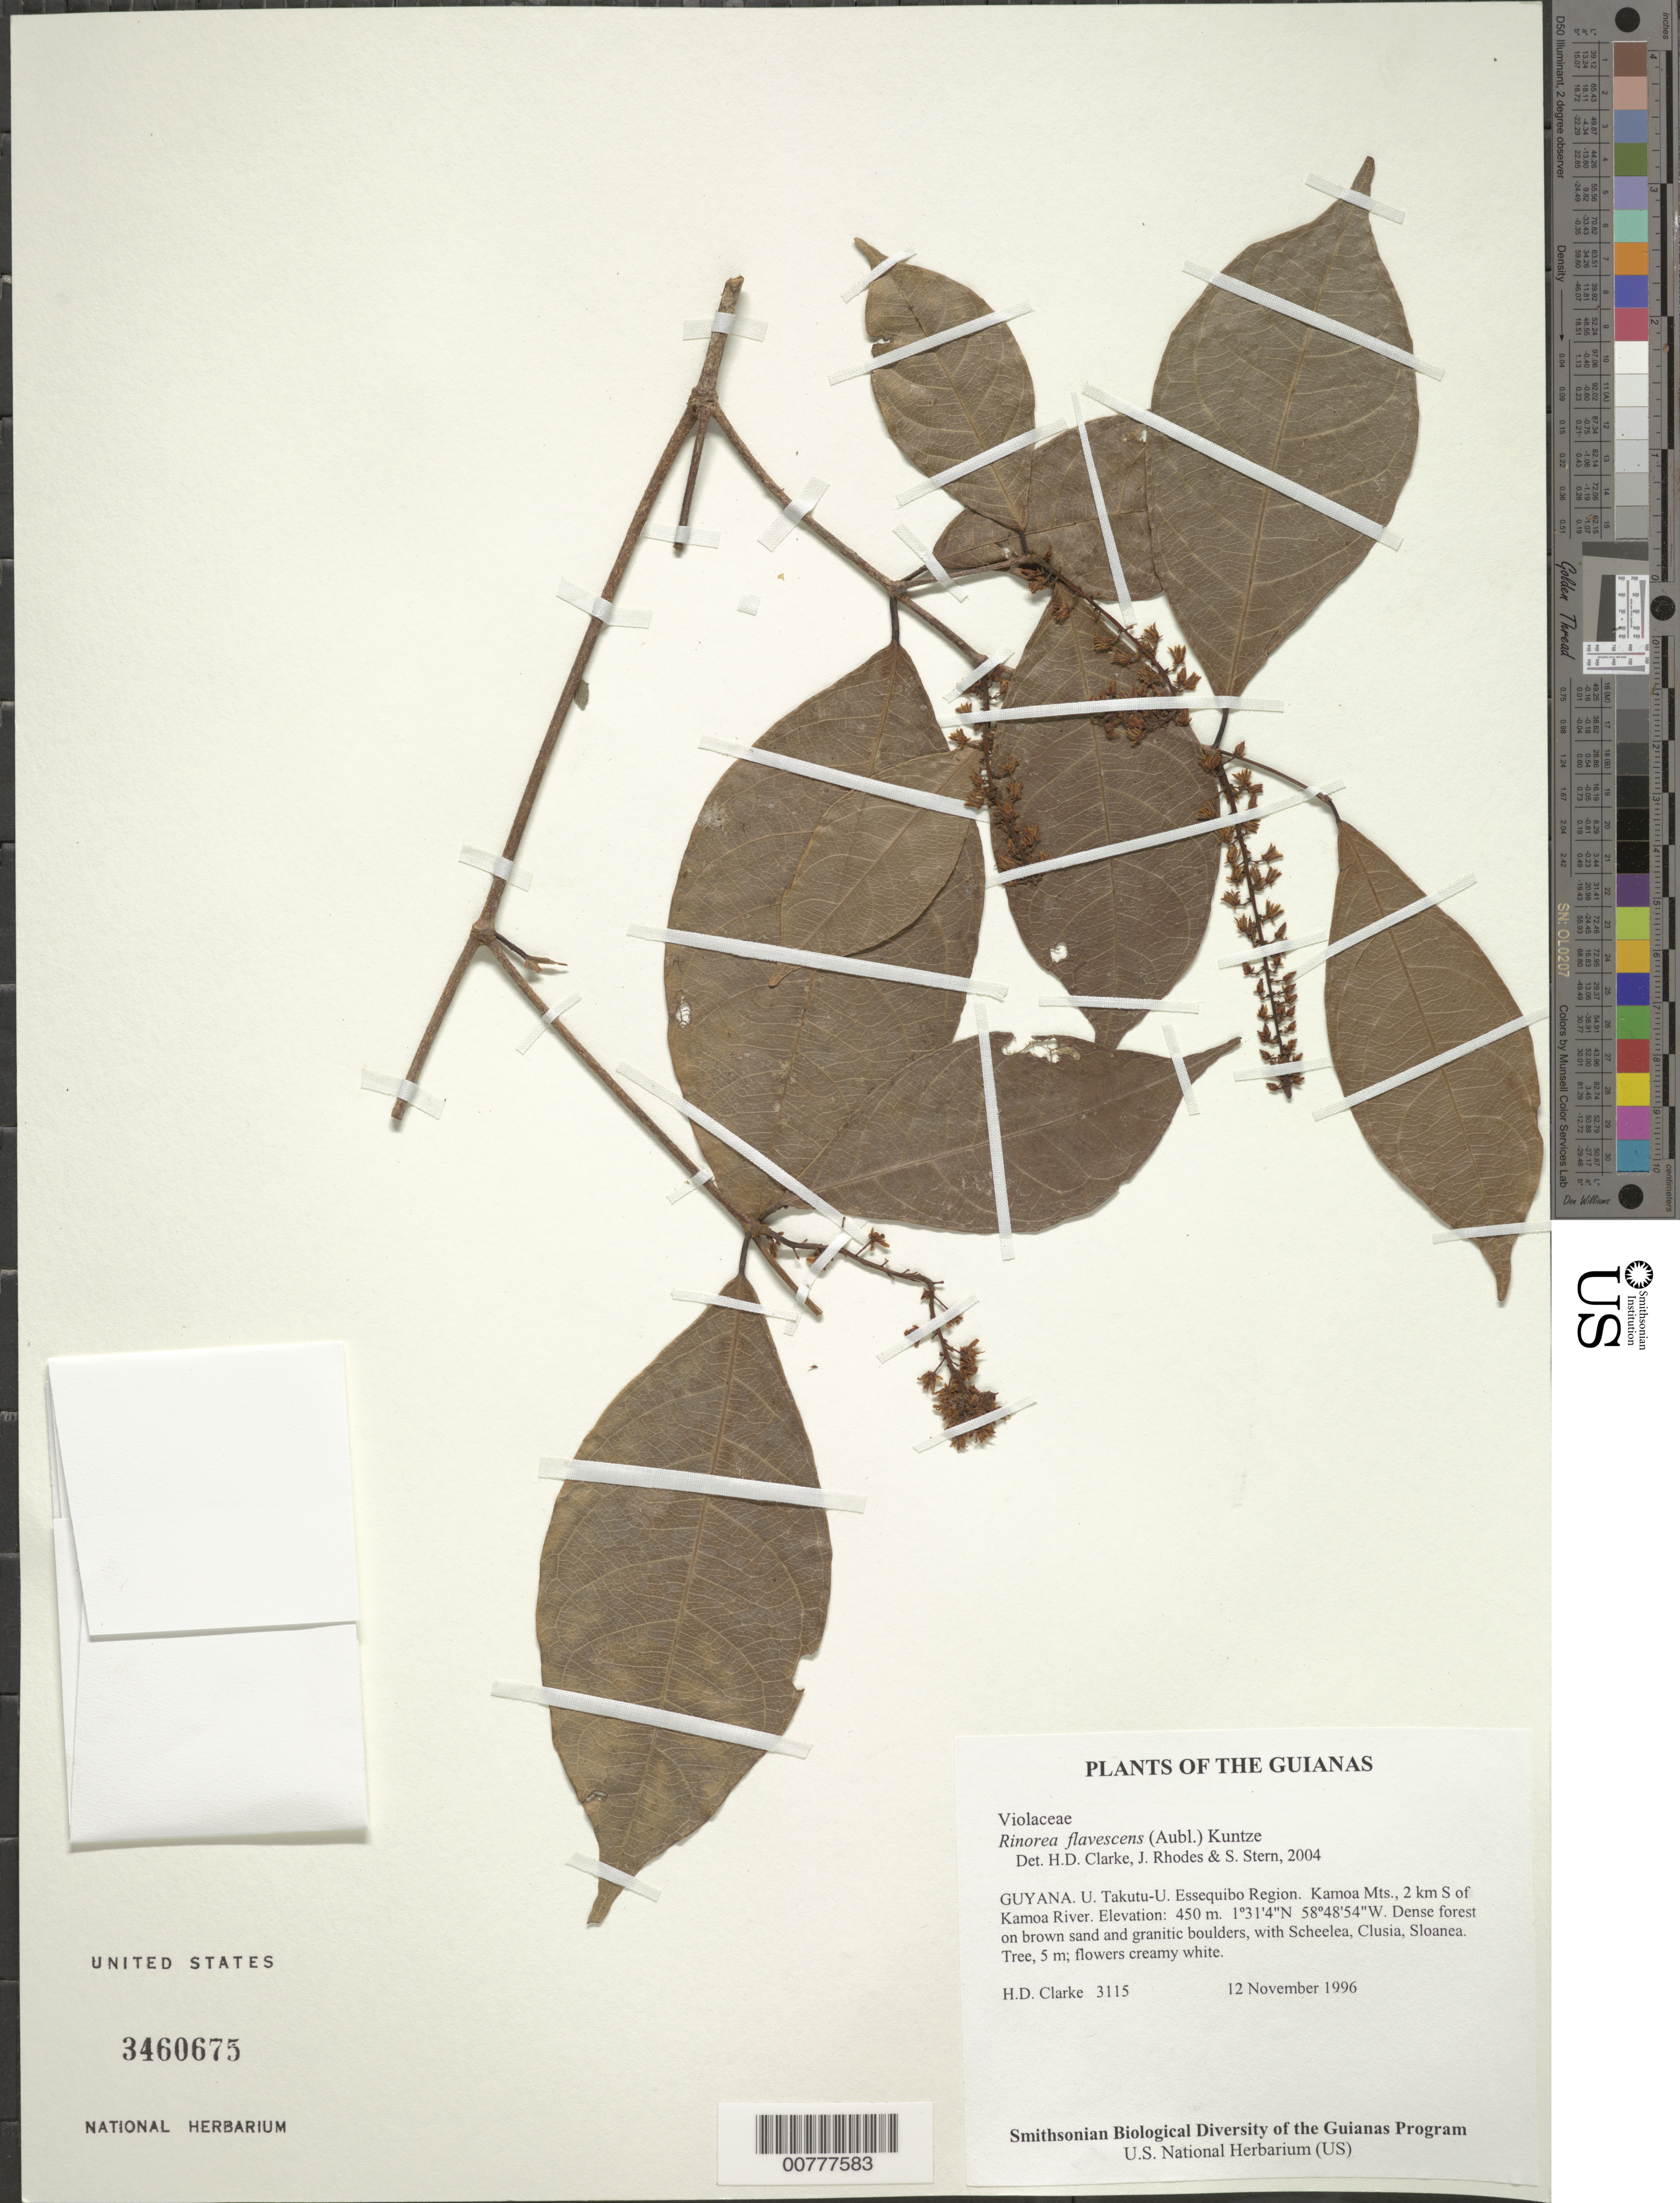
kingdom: Plantae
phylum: Tracheophyta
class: Magnoliopsida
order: Malpighiales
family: Violaceae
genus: Rinorea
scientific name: Rinorea flavescens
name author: (Aubl.) Kuntze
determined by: Clarke, H. D.; Rhodes, J.; Stern, S. R.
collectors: H. D. Clarke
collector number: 3115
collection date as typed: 12 November 1996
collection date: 1996-11-12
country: Guyana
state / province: U. Takutu-U. Essequibo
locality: Kamoa Mts., 2 km S of Kamoa River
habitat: Dense forest on brown sand and granitic boulders, with Scheelea, Clusia, Sloanea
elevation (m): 450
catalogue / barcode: US 3460675